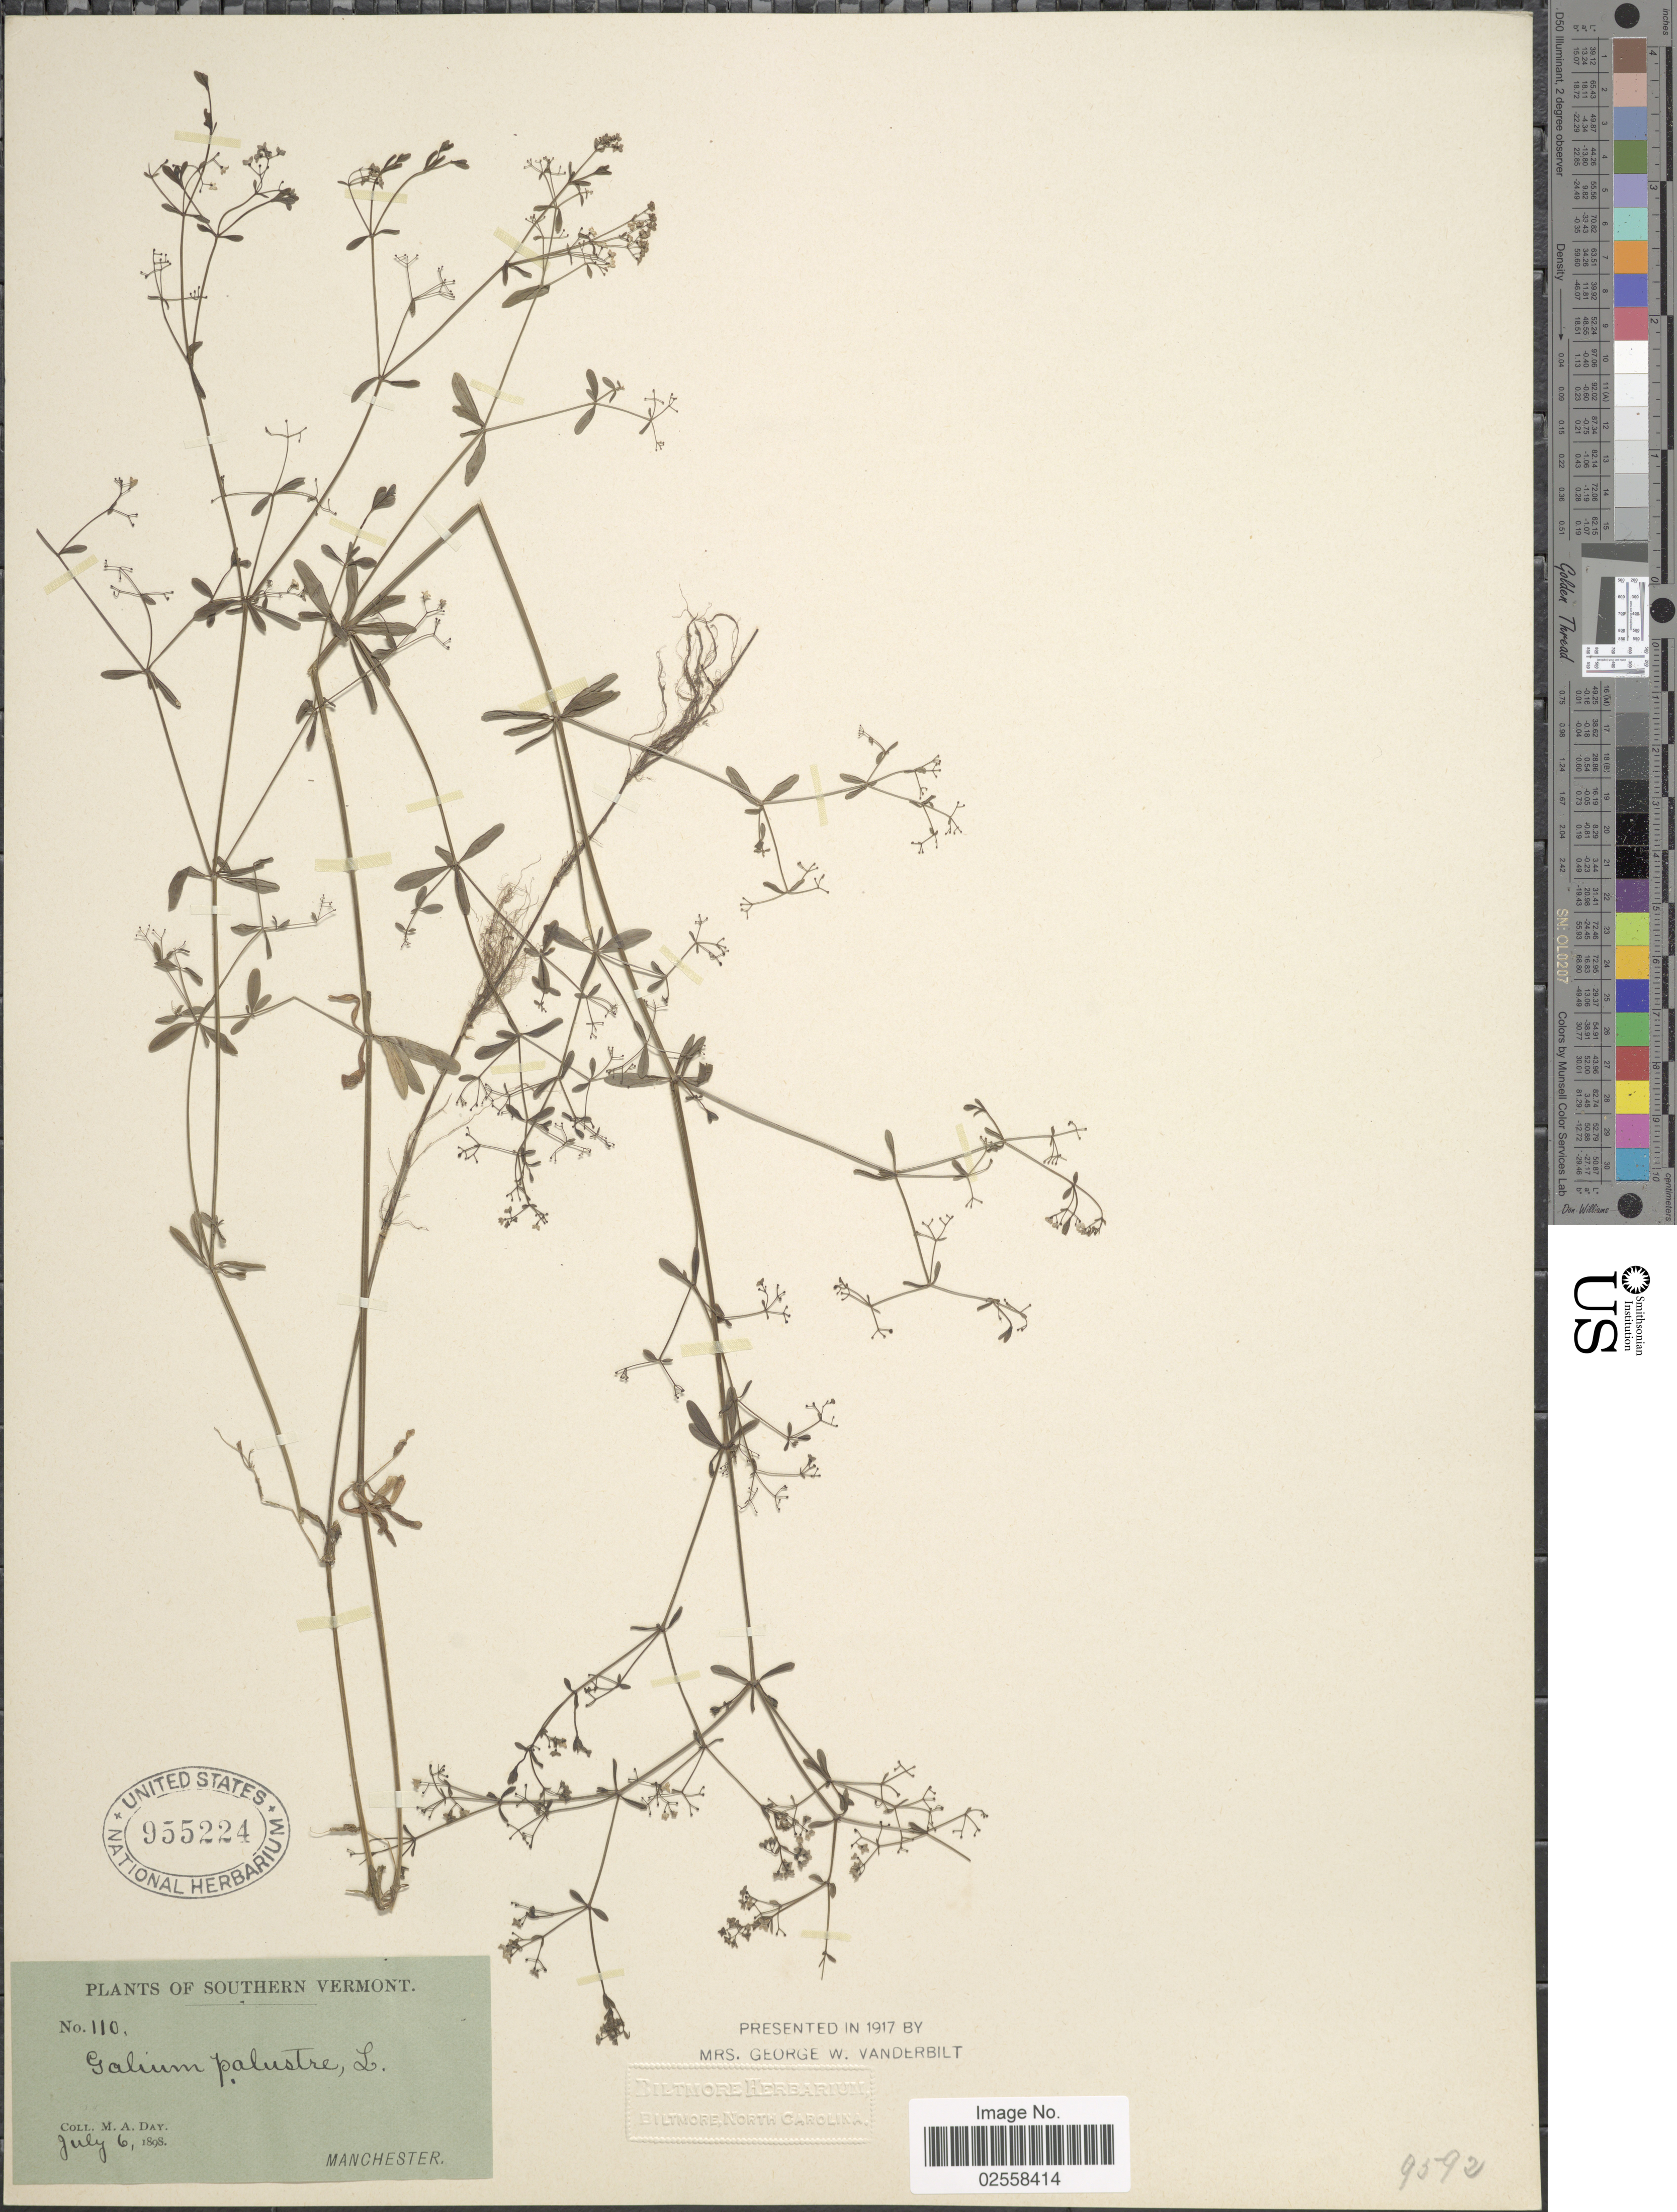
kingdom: Plantae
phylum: Tracheophyta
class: Magnoliopsida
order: Gentianales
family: Rubiaceae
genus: Galium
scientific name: Galium plumosum subsp. plumosum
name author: Rusby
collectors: M. Day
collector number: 110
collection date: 1898-07-06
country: United States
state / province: Vermont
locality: Southern Vermont, Manchester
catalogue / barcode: US 955224